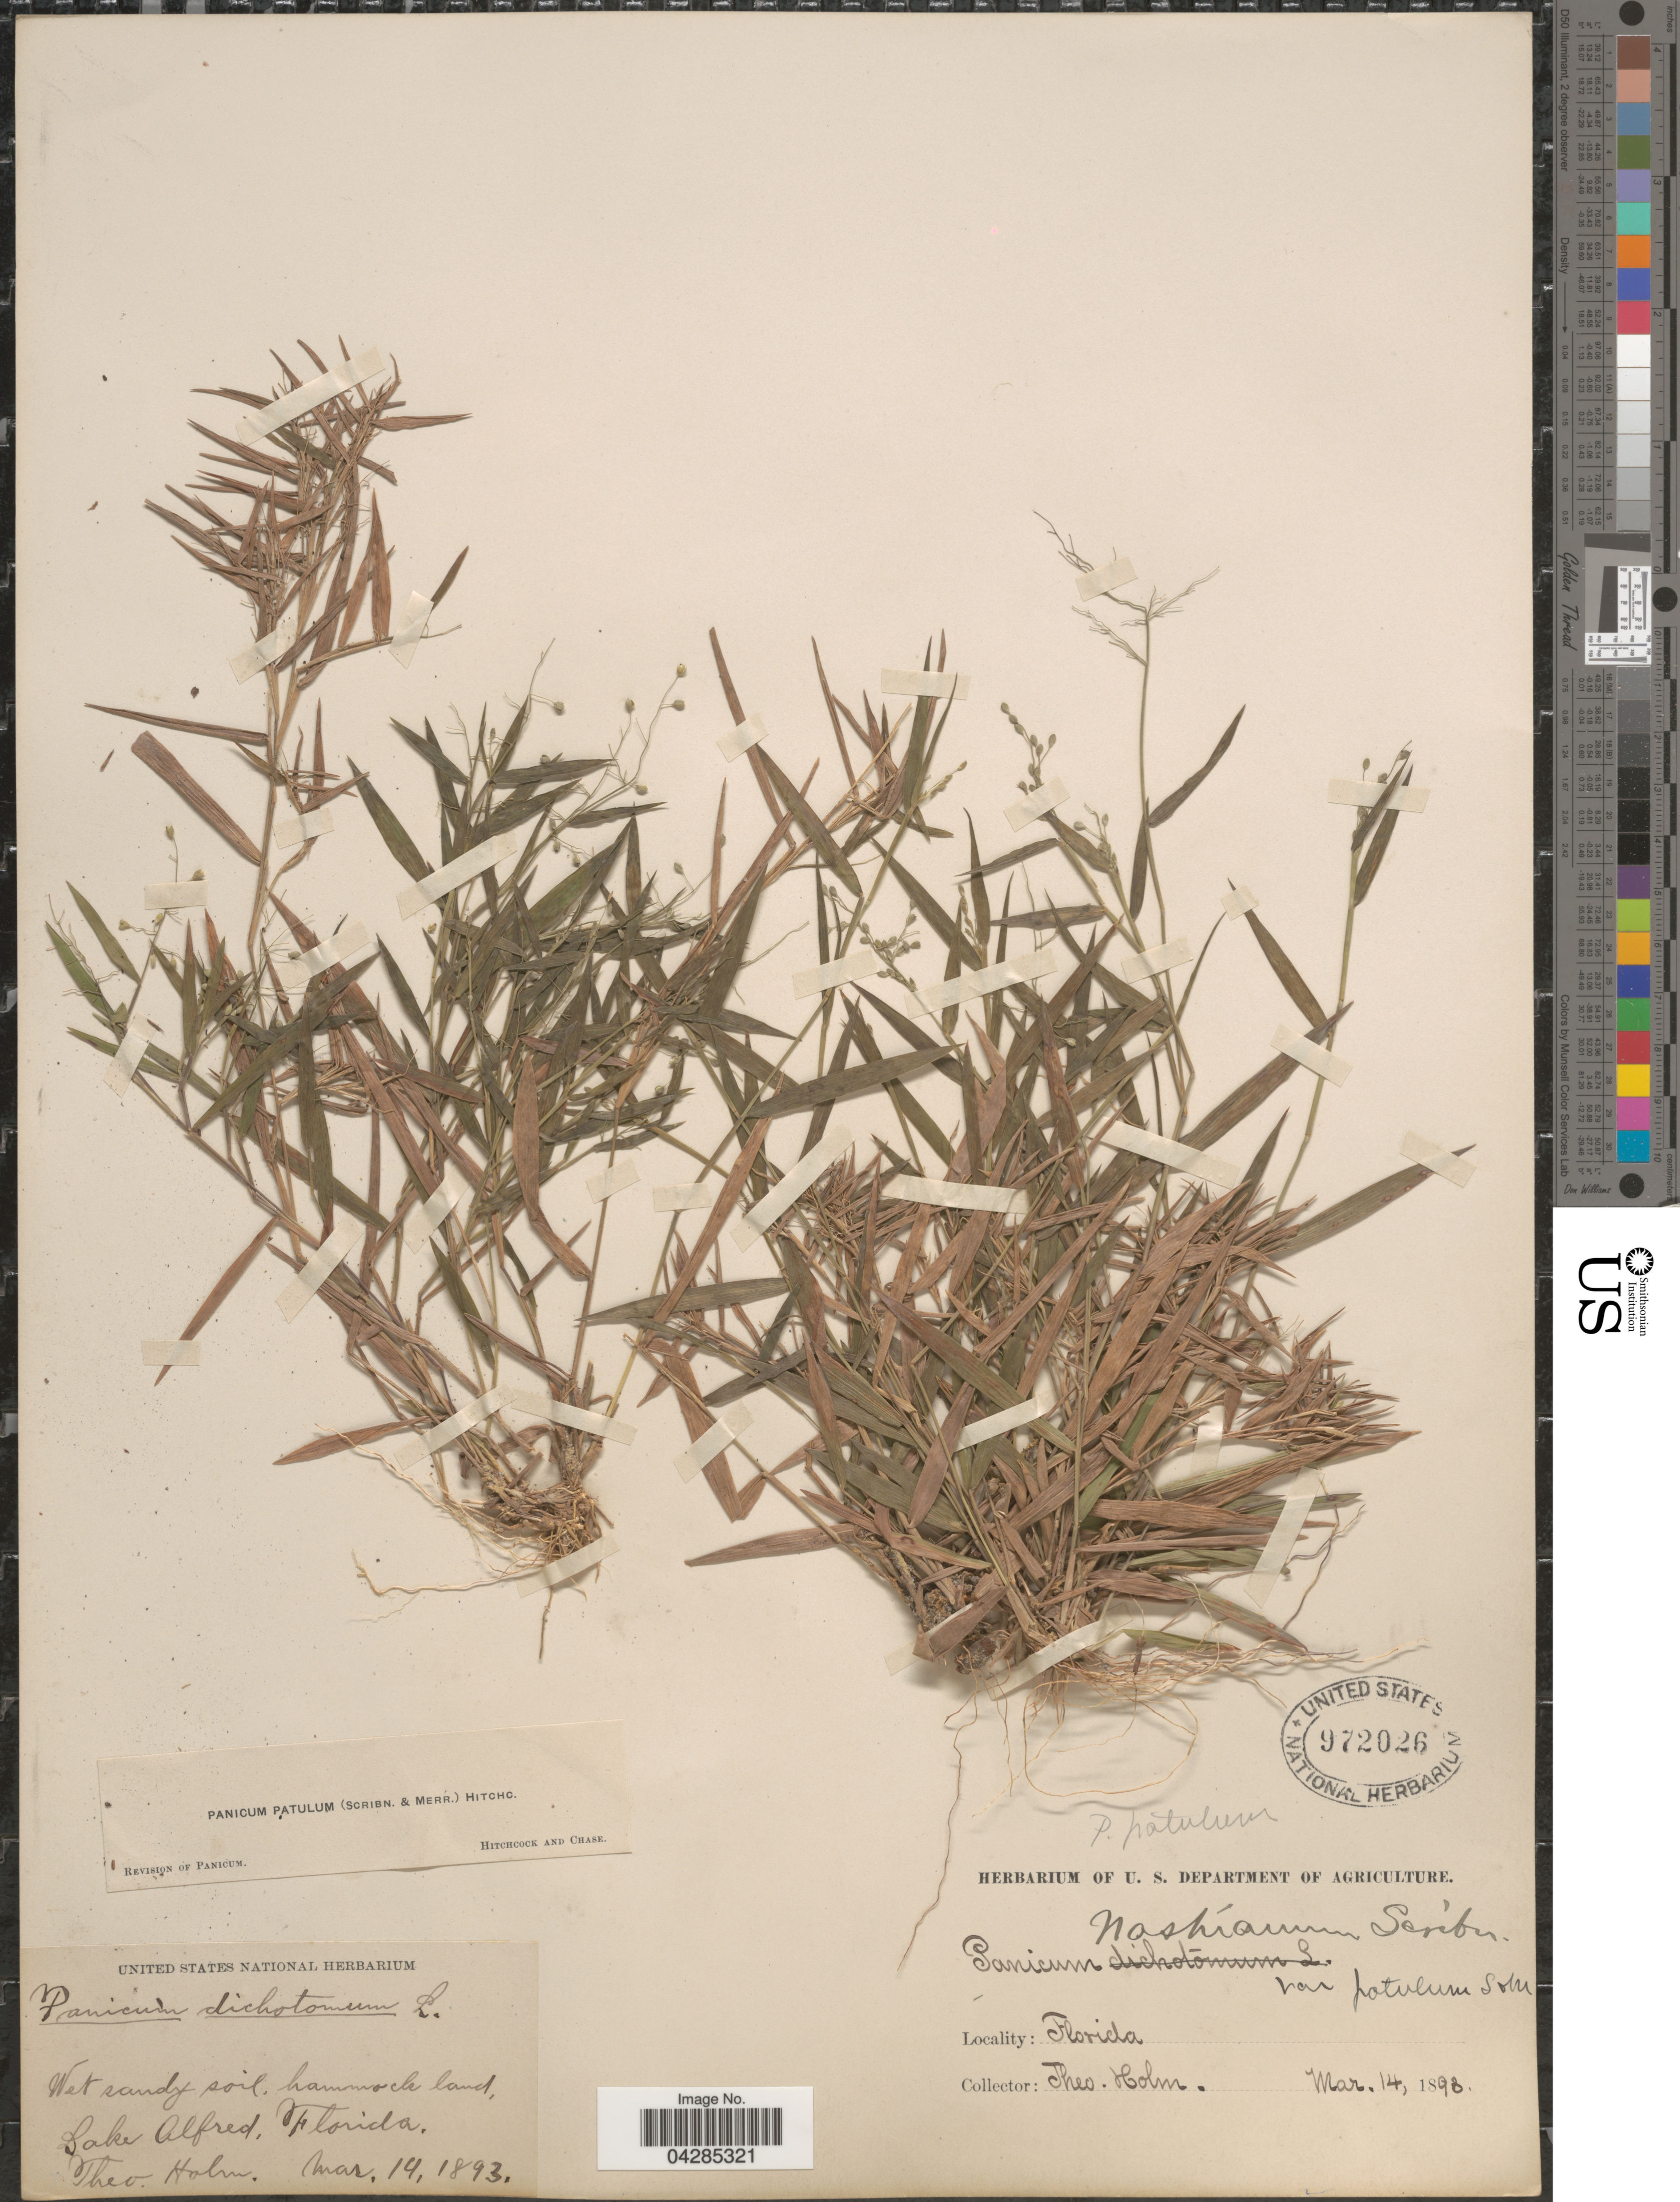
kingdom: Plantae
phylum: Tracheophyta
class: Liliopsida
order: Poales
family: Poaceae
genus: Dichanthelium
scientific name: Dichanthelium portoricense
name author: (Desv. ex Ham.) B.F. Hansen & Wunderlin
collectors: H. T. Holm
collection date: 1893-03-14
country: United States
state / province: Florida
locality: Wet sandy soil, hammock land, Lake Alfred.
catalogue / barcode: US 972026